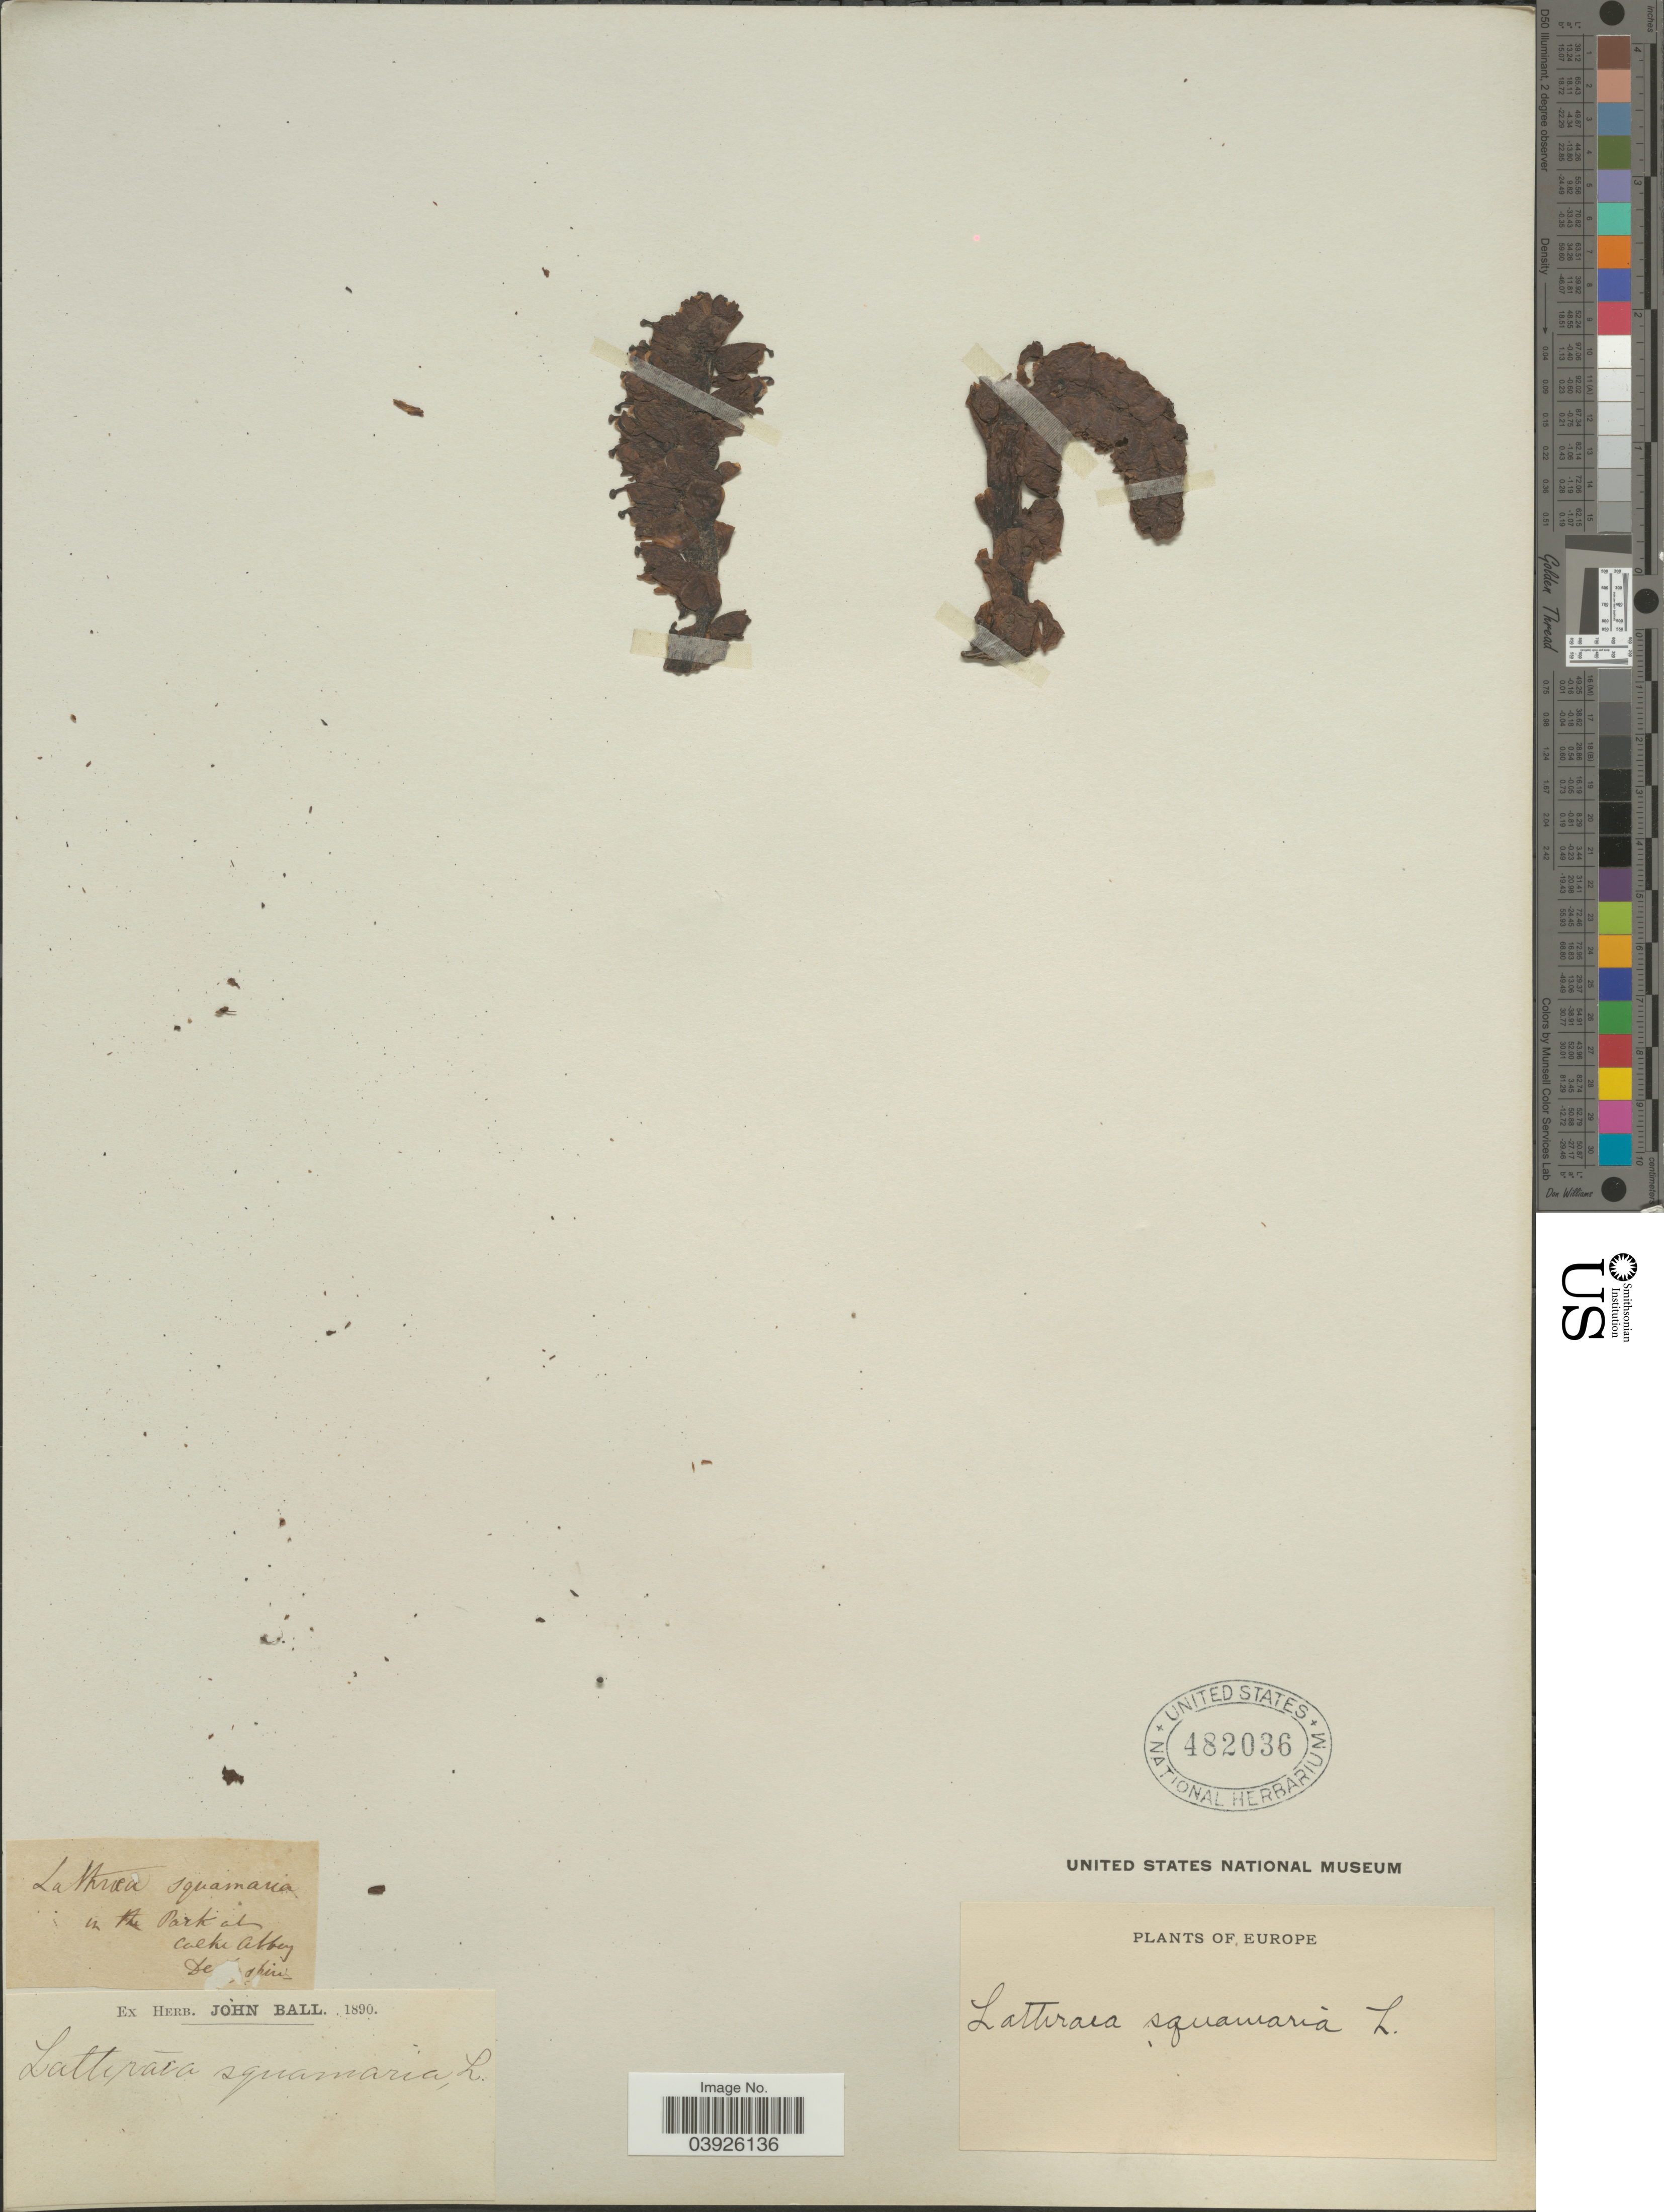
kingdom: Plantae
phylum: Tracheophyta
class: Magnoliopsida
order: Lamiales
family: Orobanchaceae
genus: Lathraea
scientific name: Lathraea squamaria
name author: L.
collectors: ex herb. John Ball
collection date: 1890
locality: Europe. In the Parkal coke Albey De [illegible text].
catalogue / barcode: US 482036